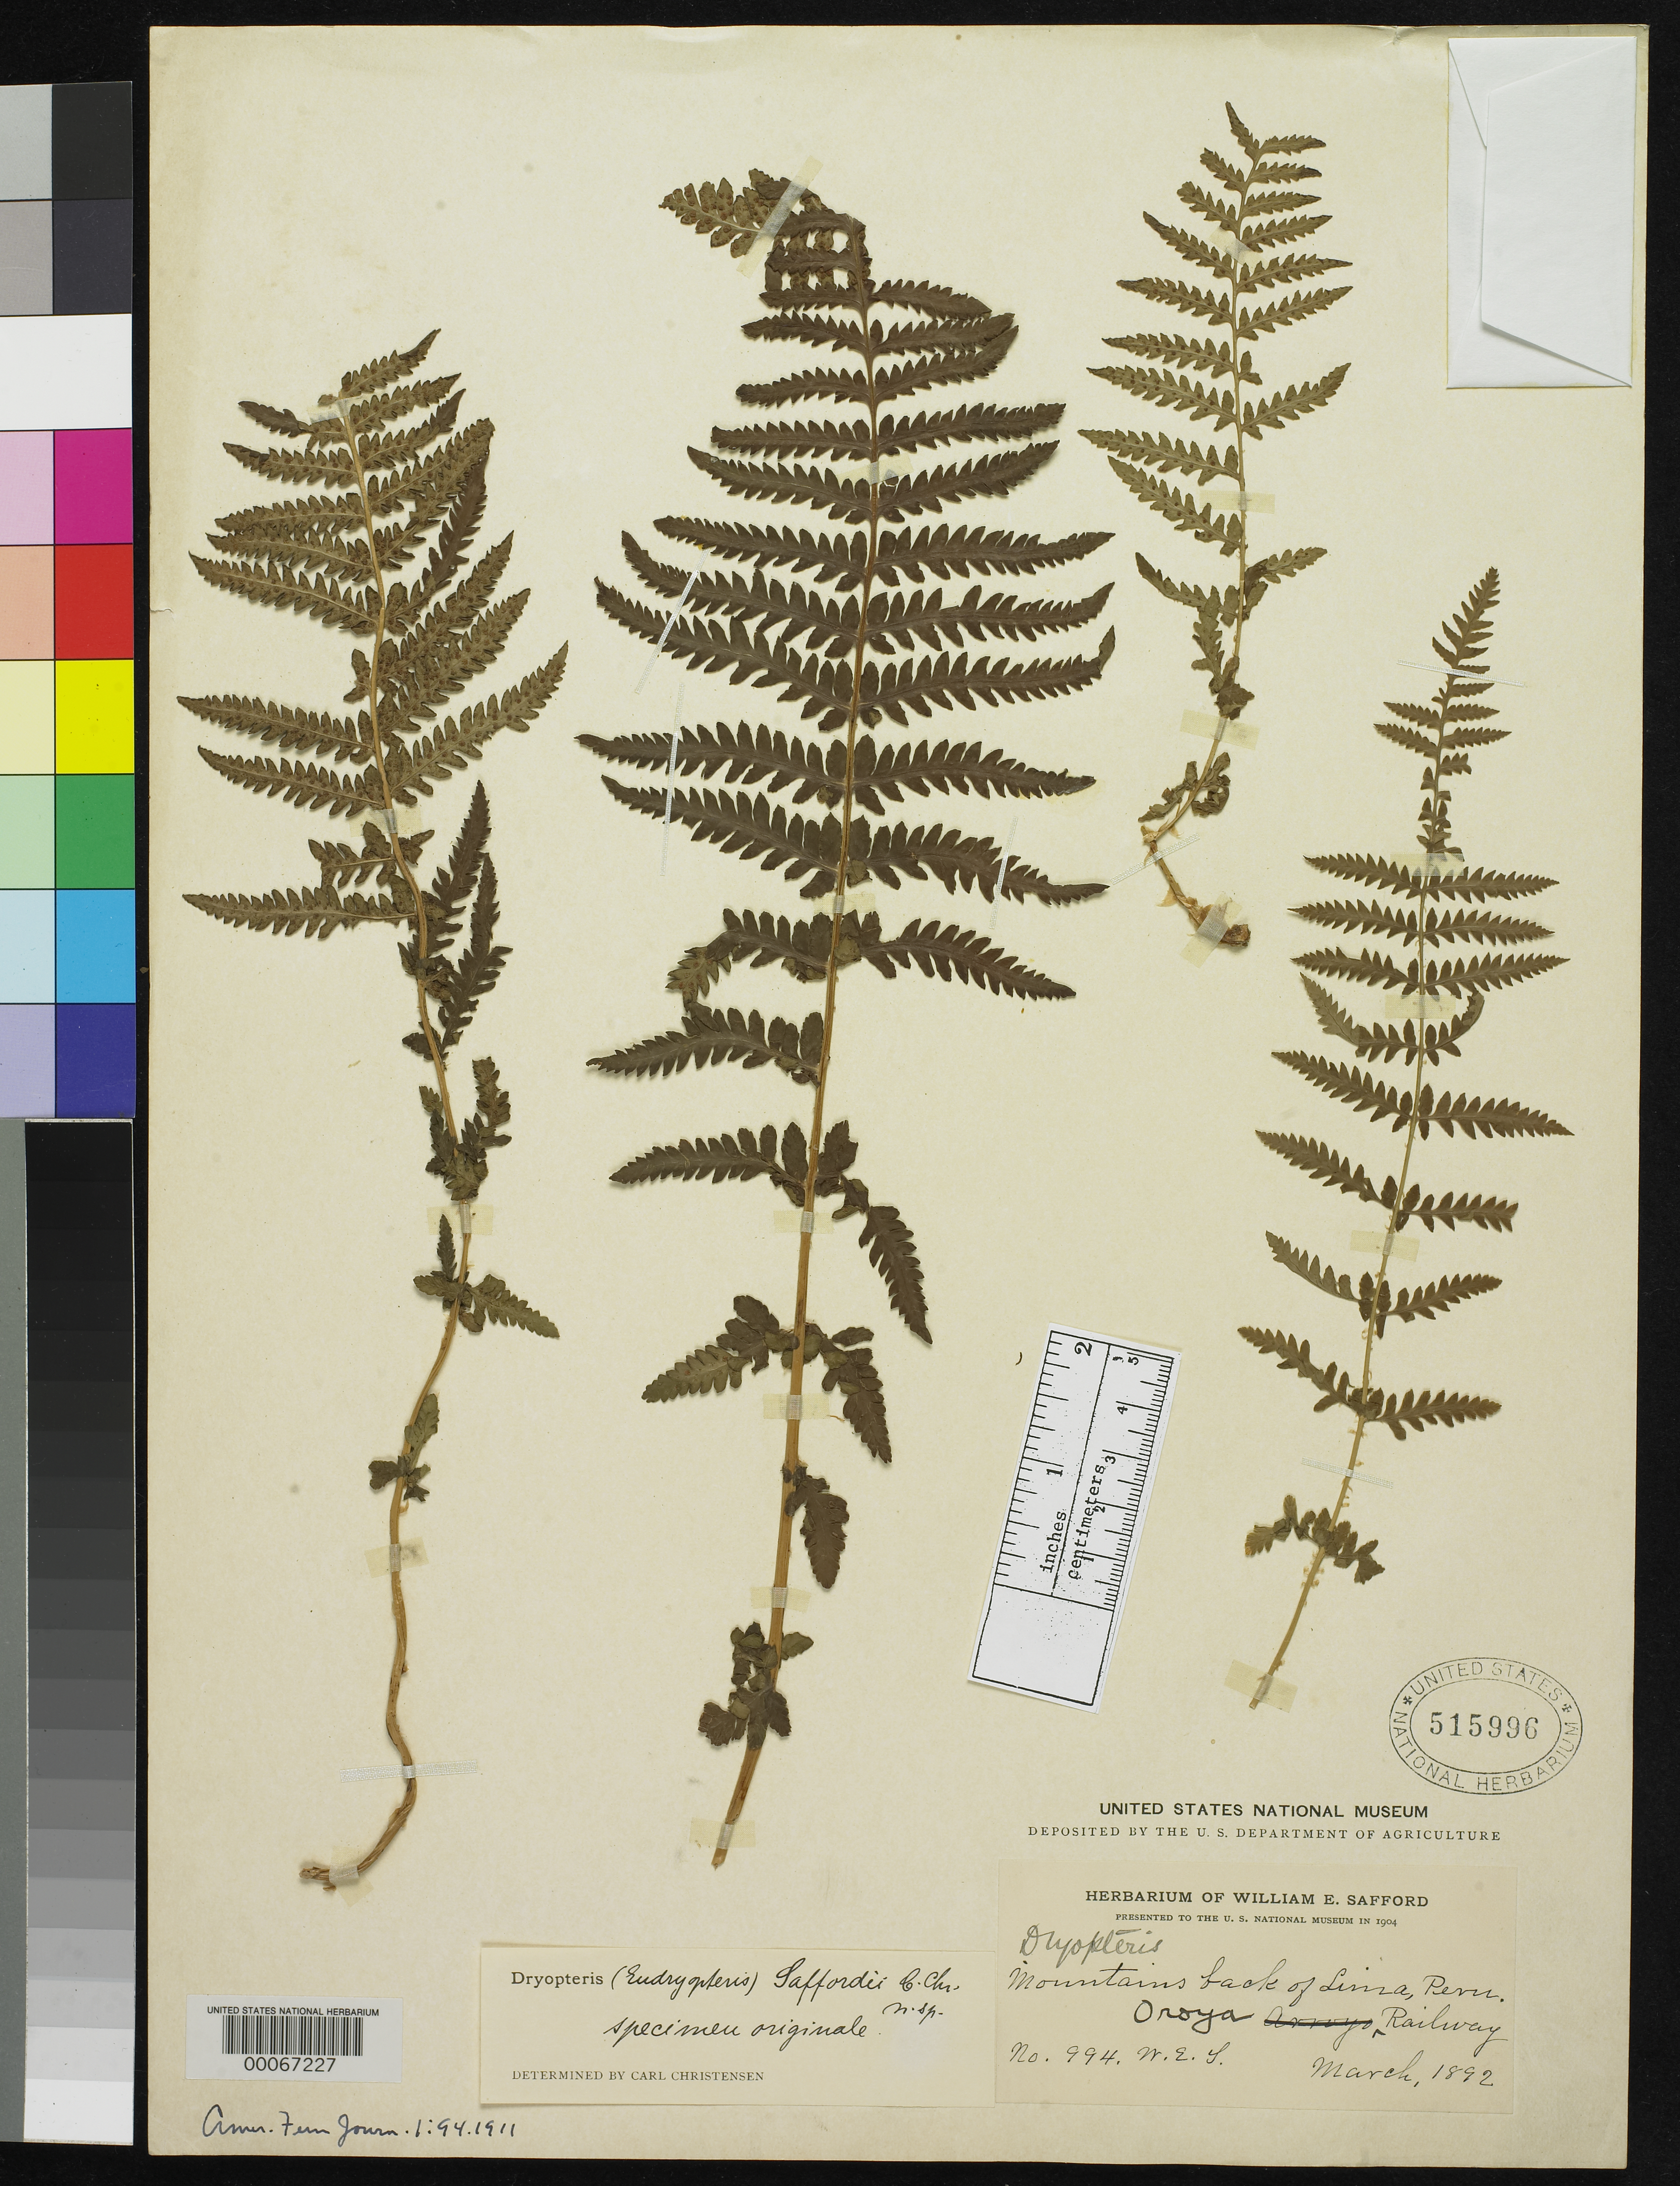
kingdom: Plantae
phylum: Tracheophyta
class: Polypodiopsida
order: Polypodiales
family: Dryopteridaceae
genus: Dryopteris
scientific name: Dryopteris saffordii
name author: C. Chr.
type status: Holotype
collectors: W. E. Safford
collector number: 994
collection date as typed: Mar 1892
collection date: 1892-03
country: Peru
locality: mountains back of Lima, Oroya Railway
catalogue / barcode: US 515996